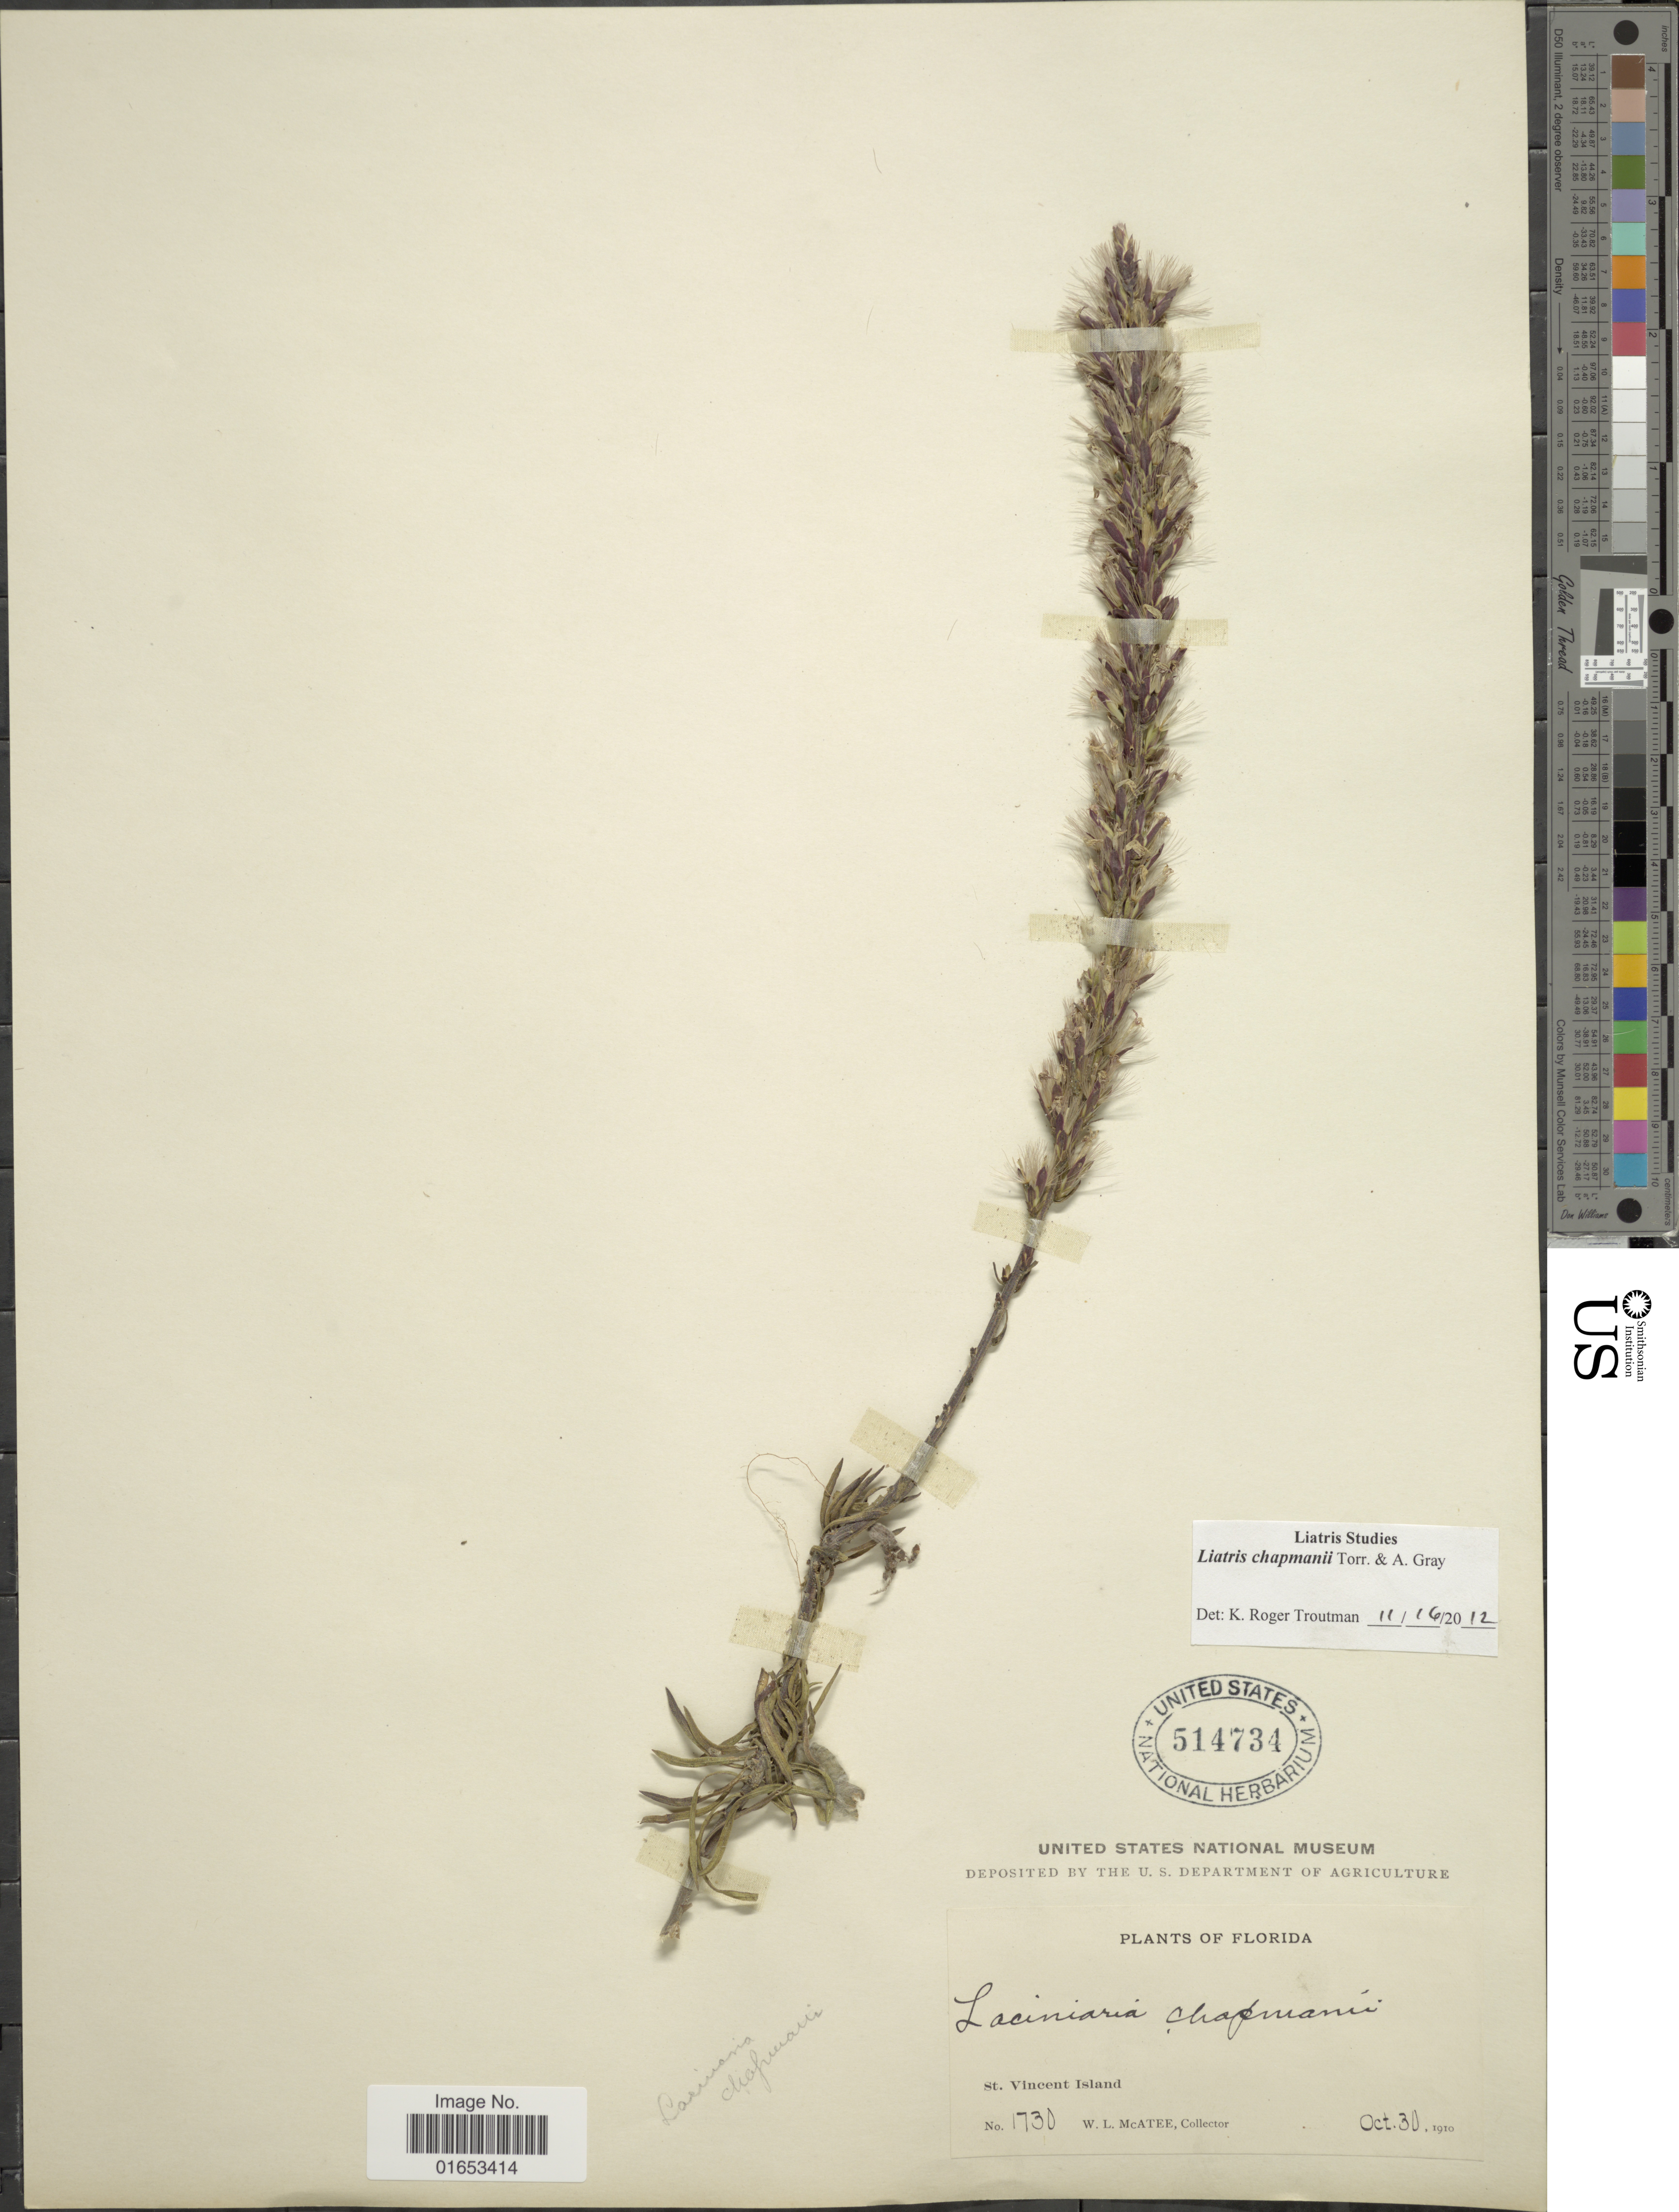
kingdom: Plantae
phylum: Tracheophyta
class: Magnoliopsida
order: Asterales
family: Asteraceae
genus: Liatris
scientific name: Liatris chapmanii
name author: Torr. & A. Gray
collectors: W. McAtee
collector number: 1730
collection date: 1910-10-30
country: United States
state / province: Florida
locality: St.Vincent Island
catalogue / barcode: US 514734